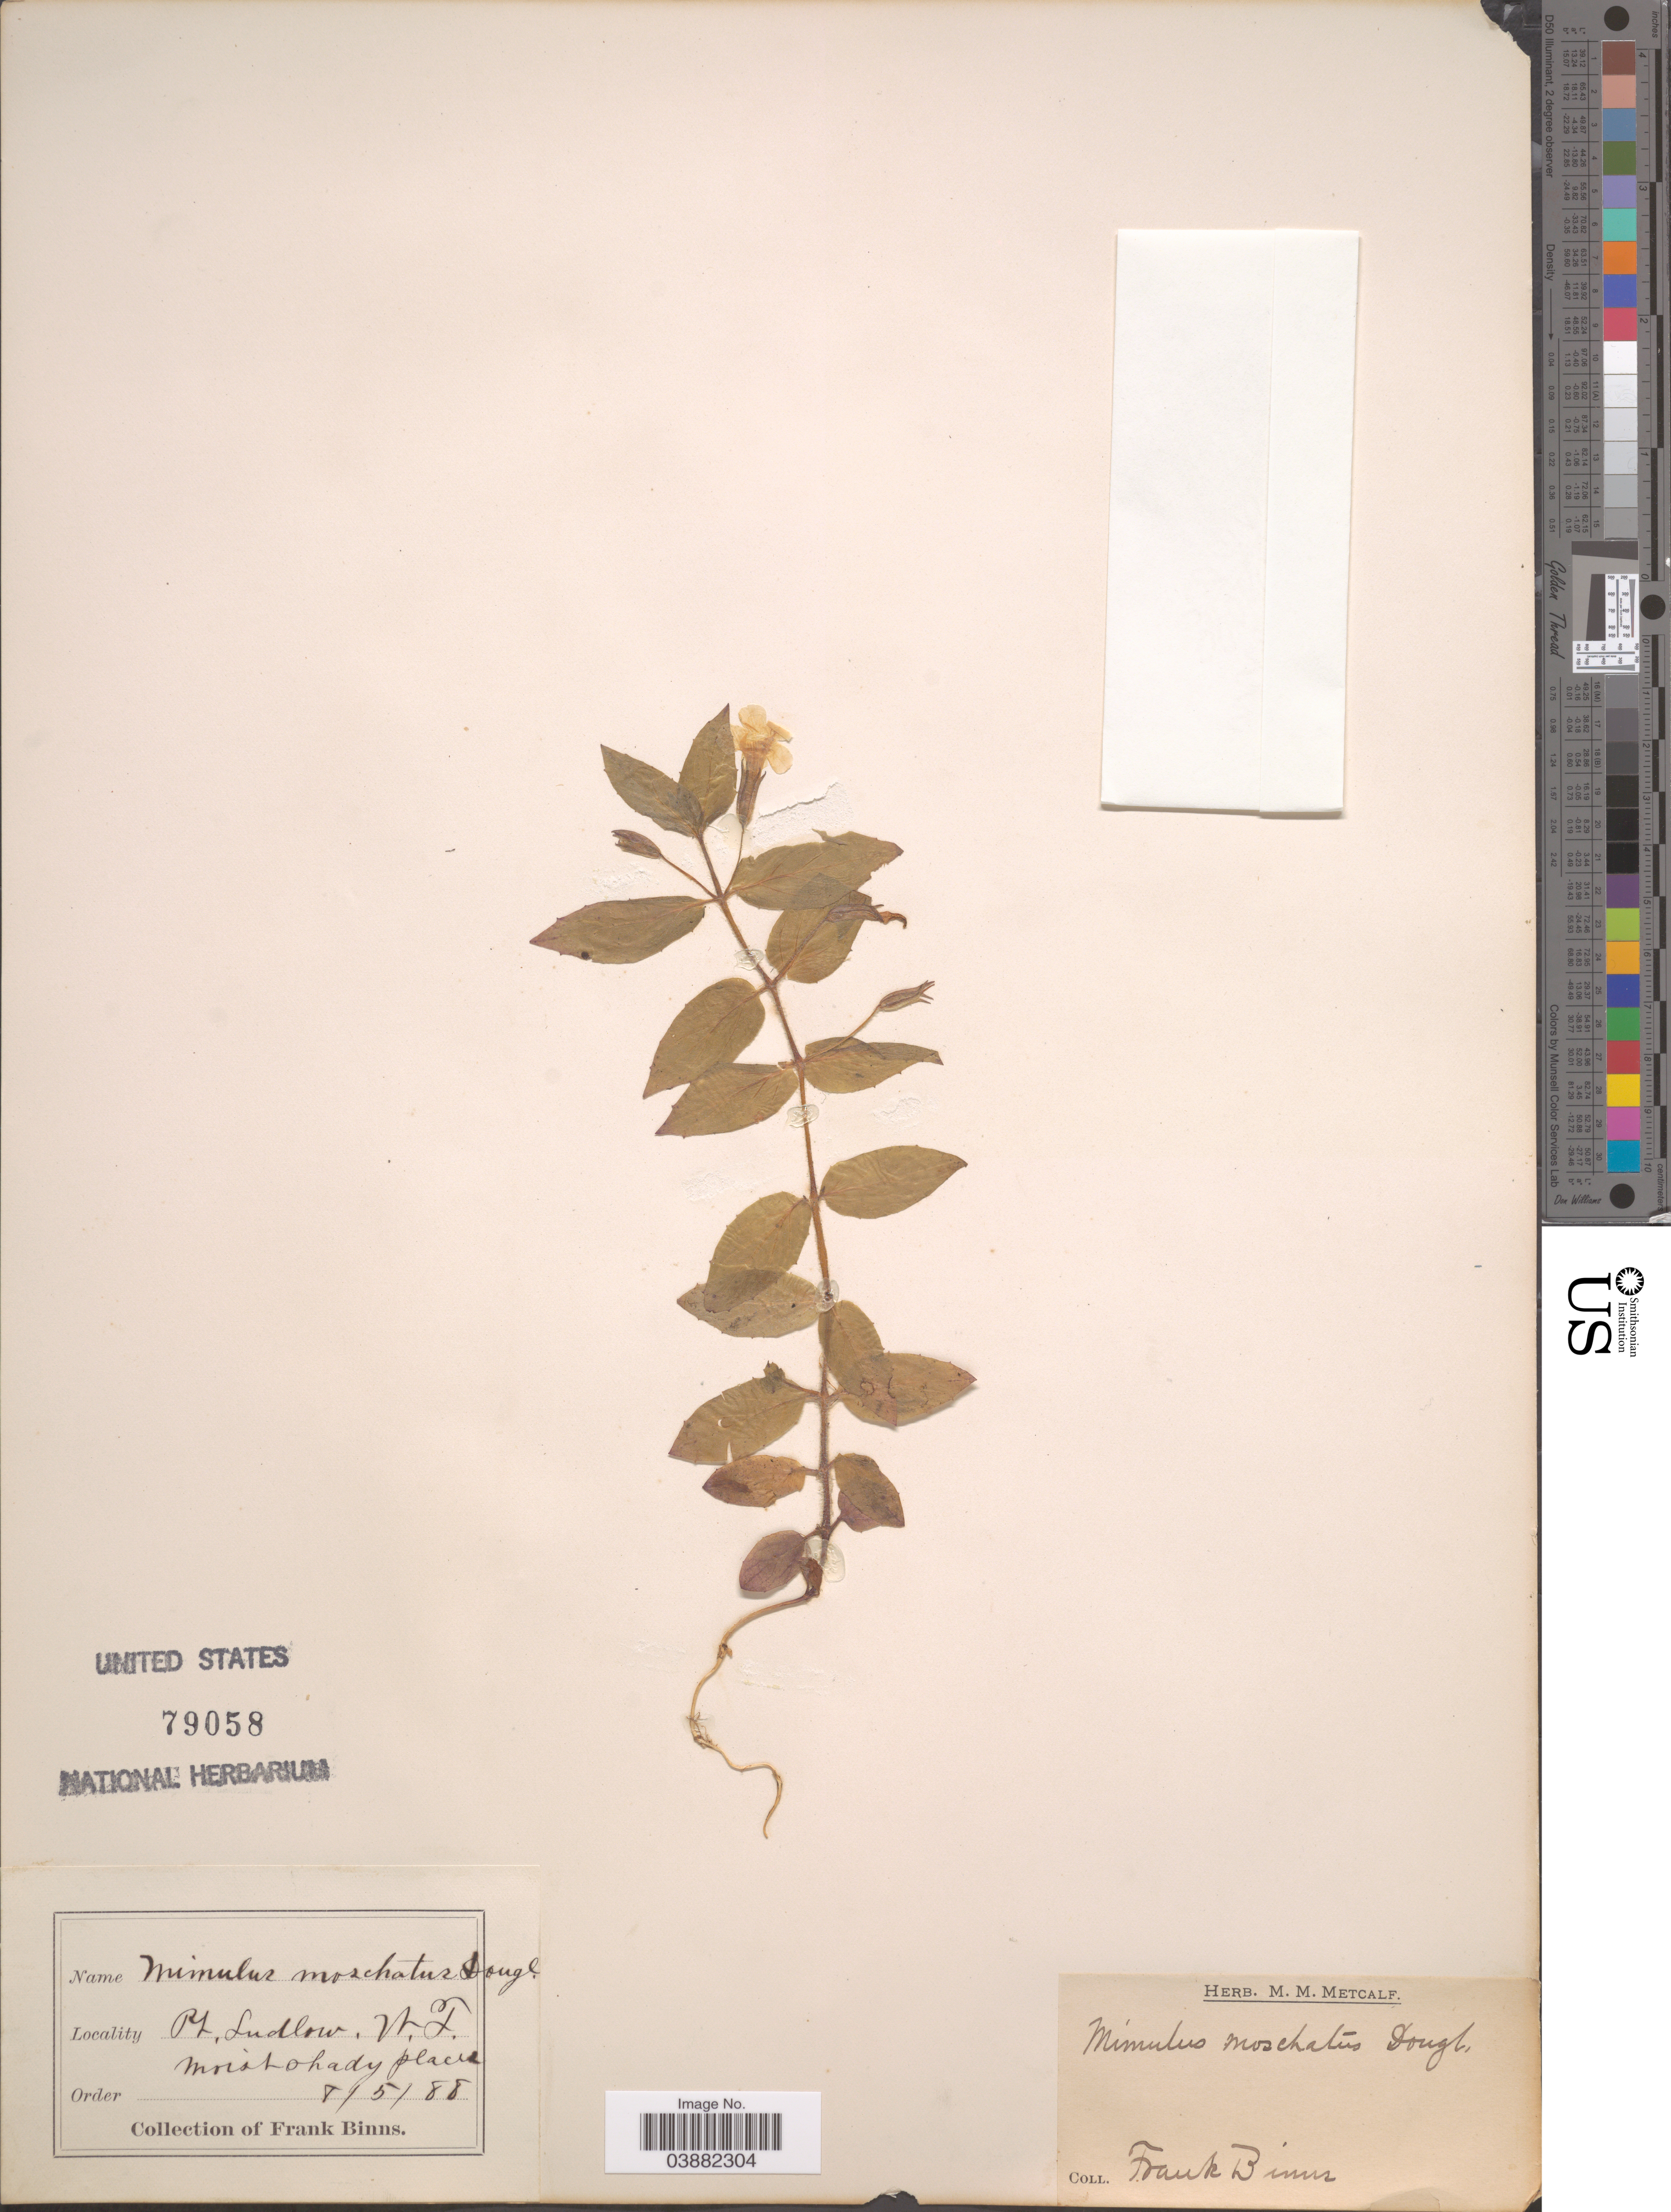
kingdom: Plantae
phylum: Tracheophyta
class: Magnoliopsida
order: Lamiales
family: Phrymaceae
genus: Mimulus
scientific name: Mimulus moschatus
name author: Douglas ex Lindl.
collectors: F. Binns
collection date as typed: Transcribed d/m/y: 5/1/88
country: United States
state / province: Washington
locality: Pt Ludlow, W.T.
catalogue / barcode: US 79058